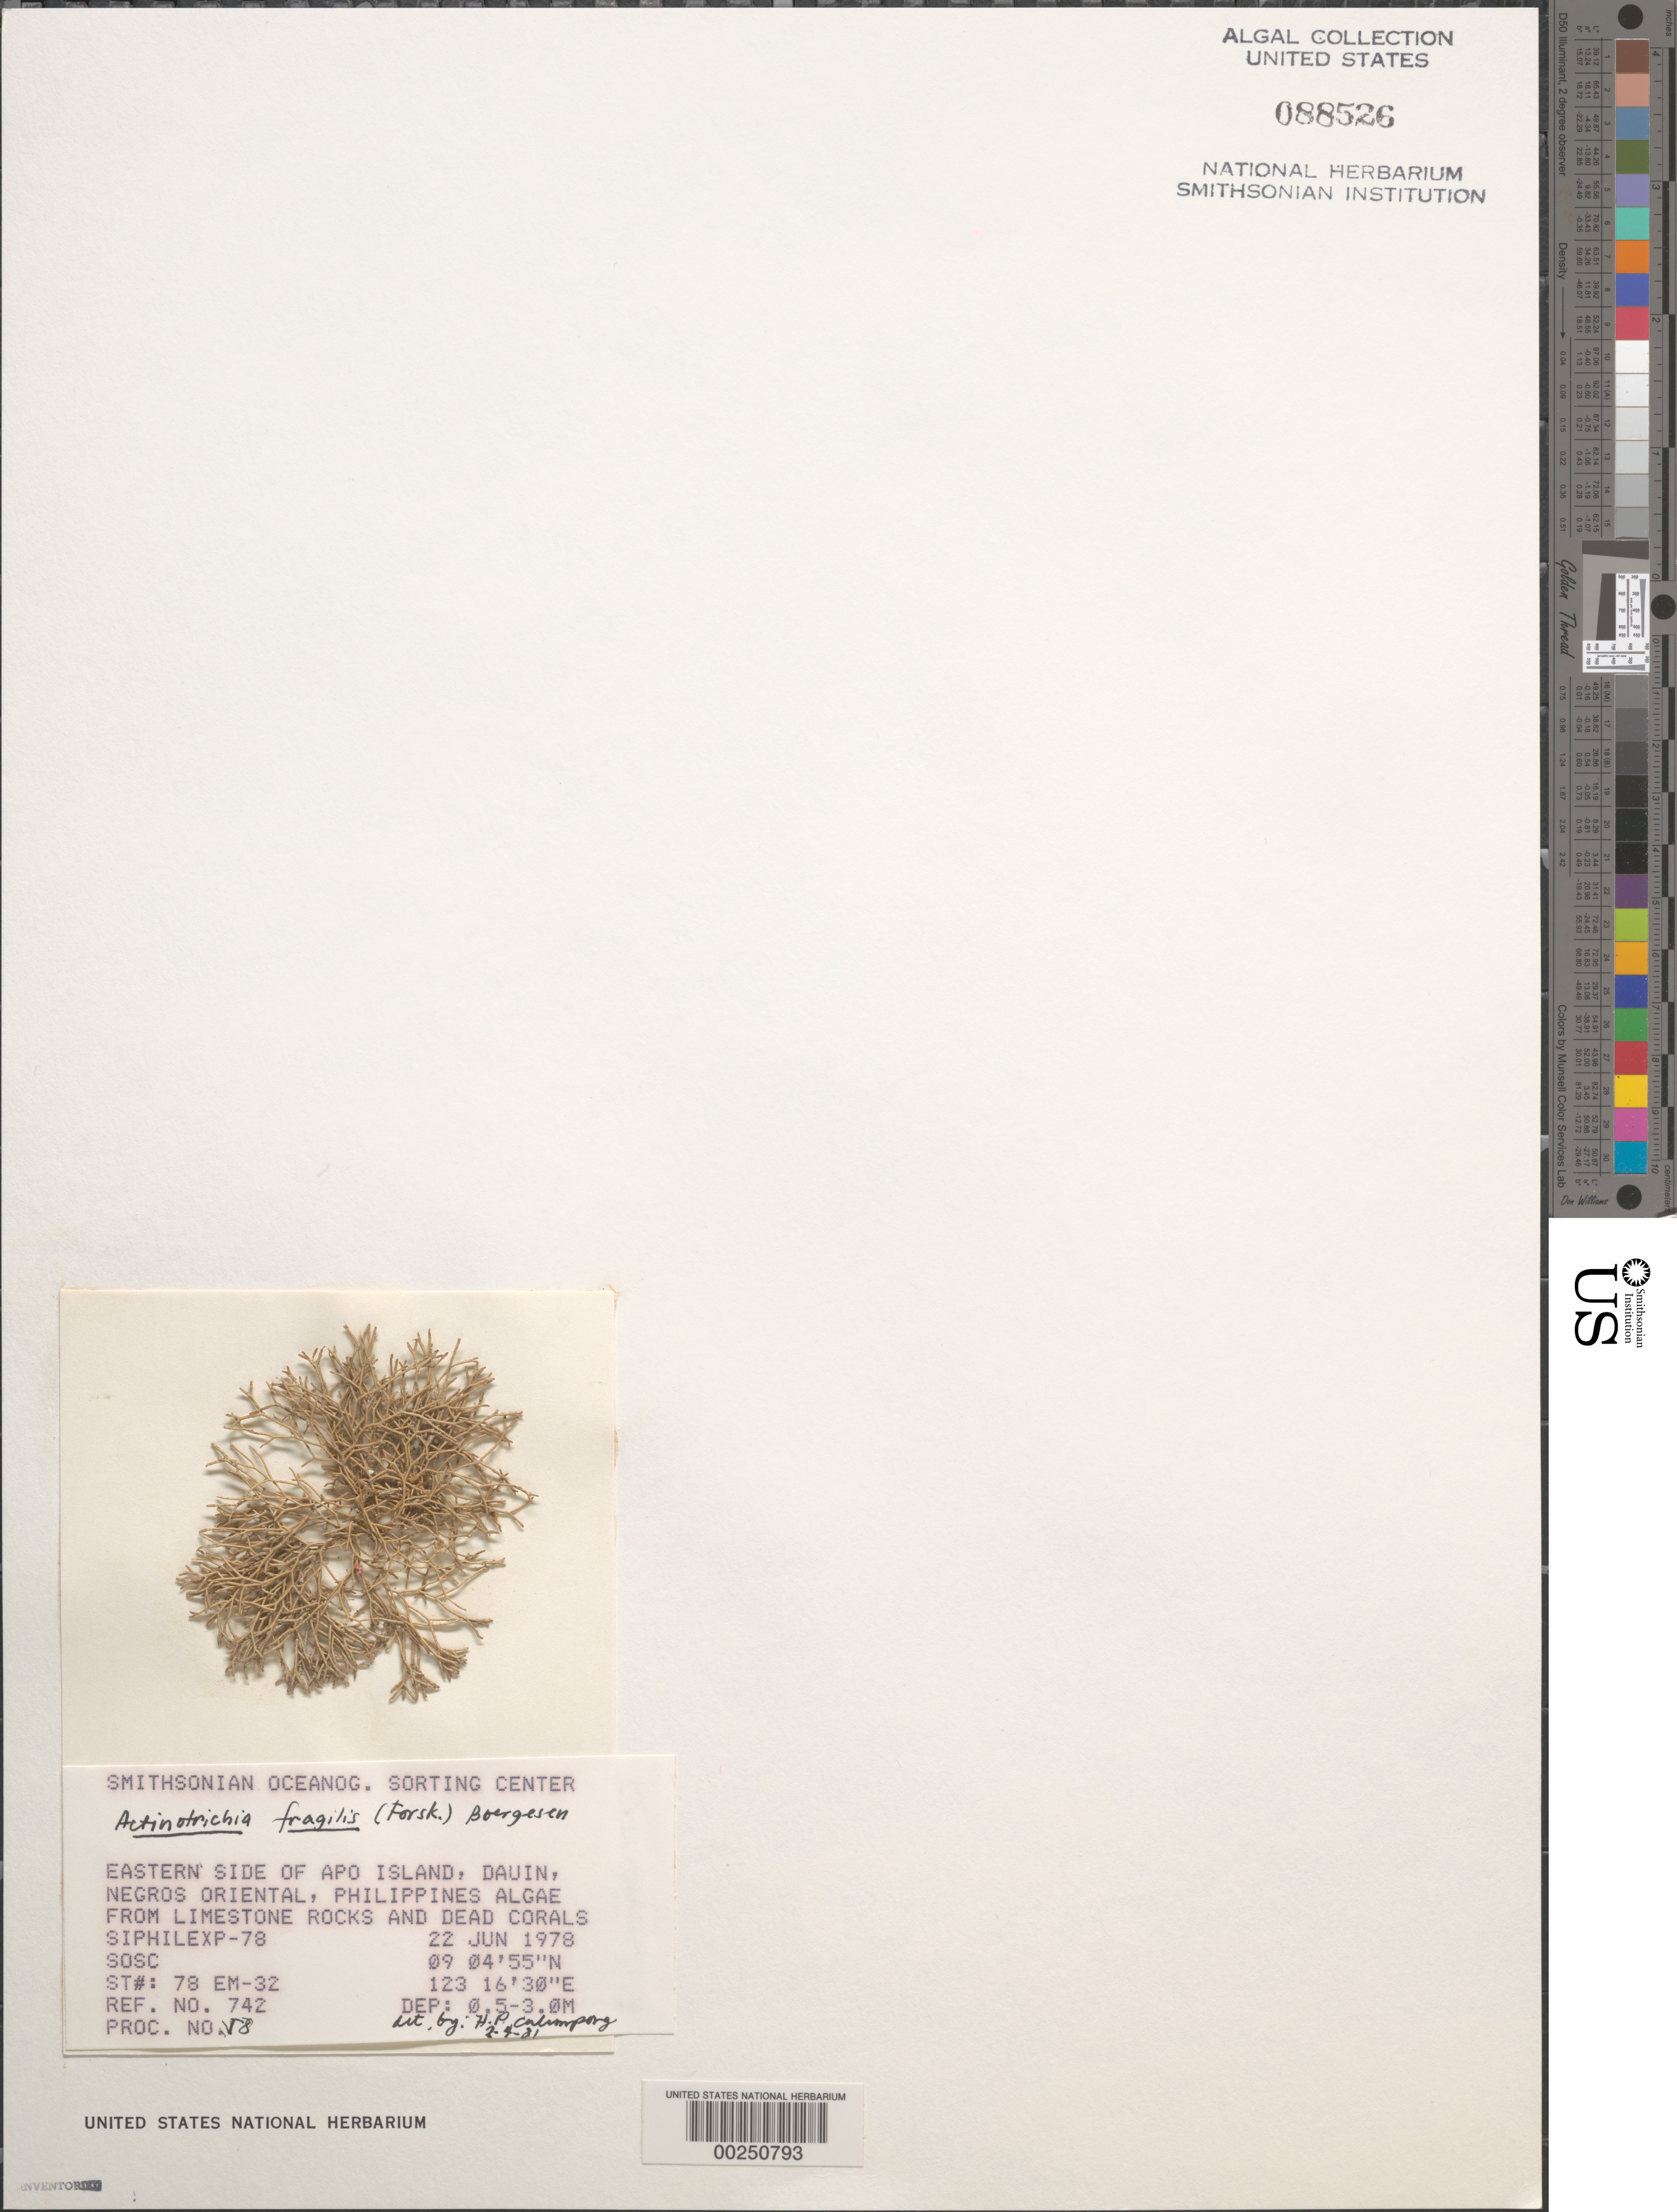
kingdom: Plantae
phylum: Rhodophyta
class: Florideophyceae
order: Nemaliales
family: Galaxauraceae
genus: Actinotrichia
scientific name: Actinotrichia fragilis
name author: (Forssk.) Børgesen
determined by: Calumpong, H. P.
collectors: SOSC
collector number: Station 78 Em-32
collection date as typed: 22 Jun 1978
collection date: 1978-06-22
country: Philippines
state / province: Central Visayas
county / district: Negros Oriental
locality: Apo island, dauin, negros oriental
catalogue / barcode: US 88526